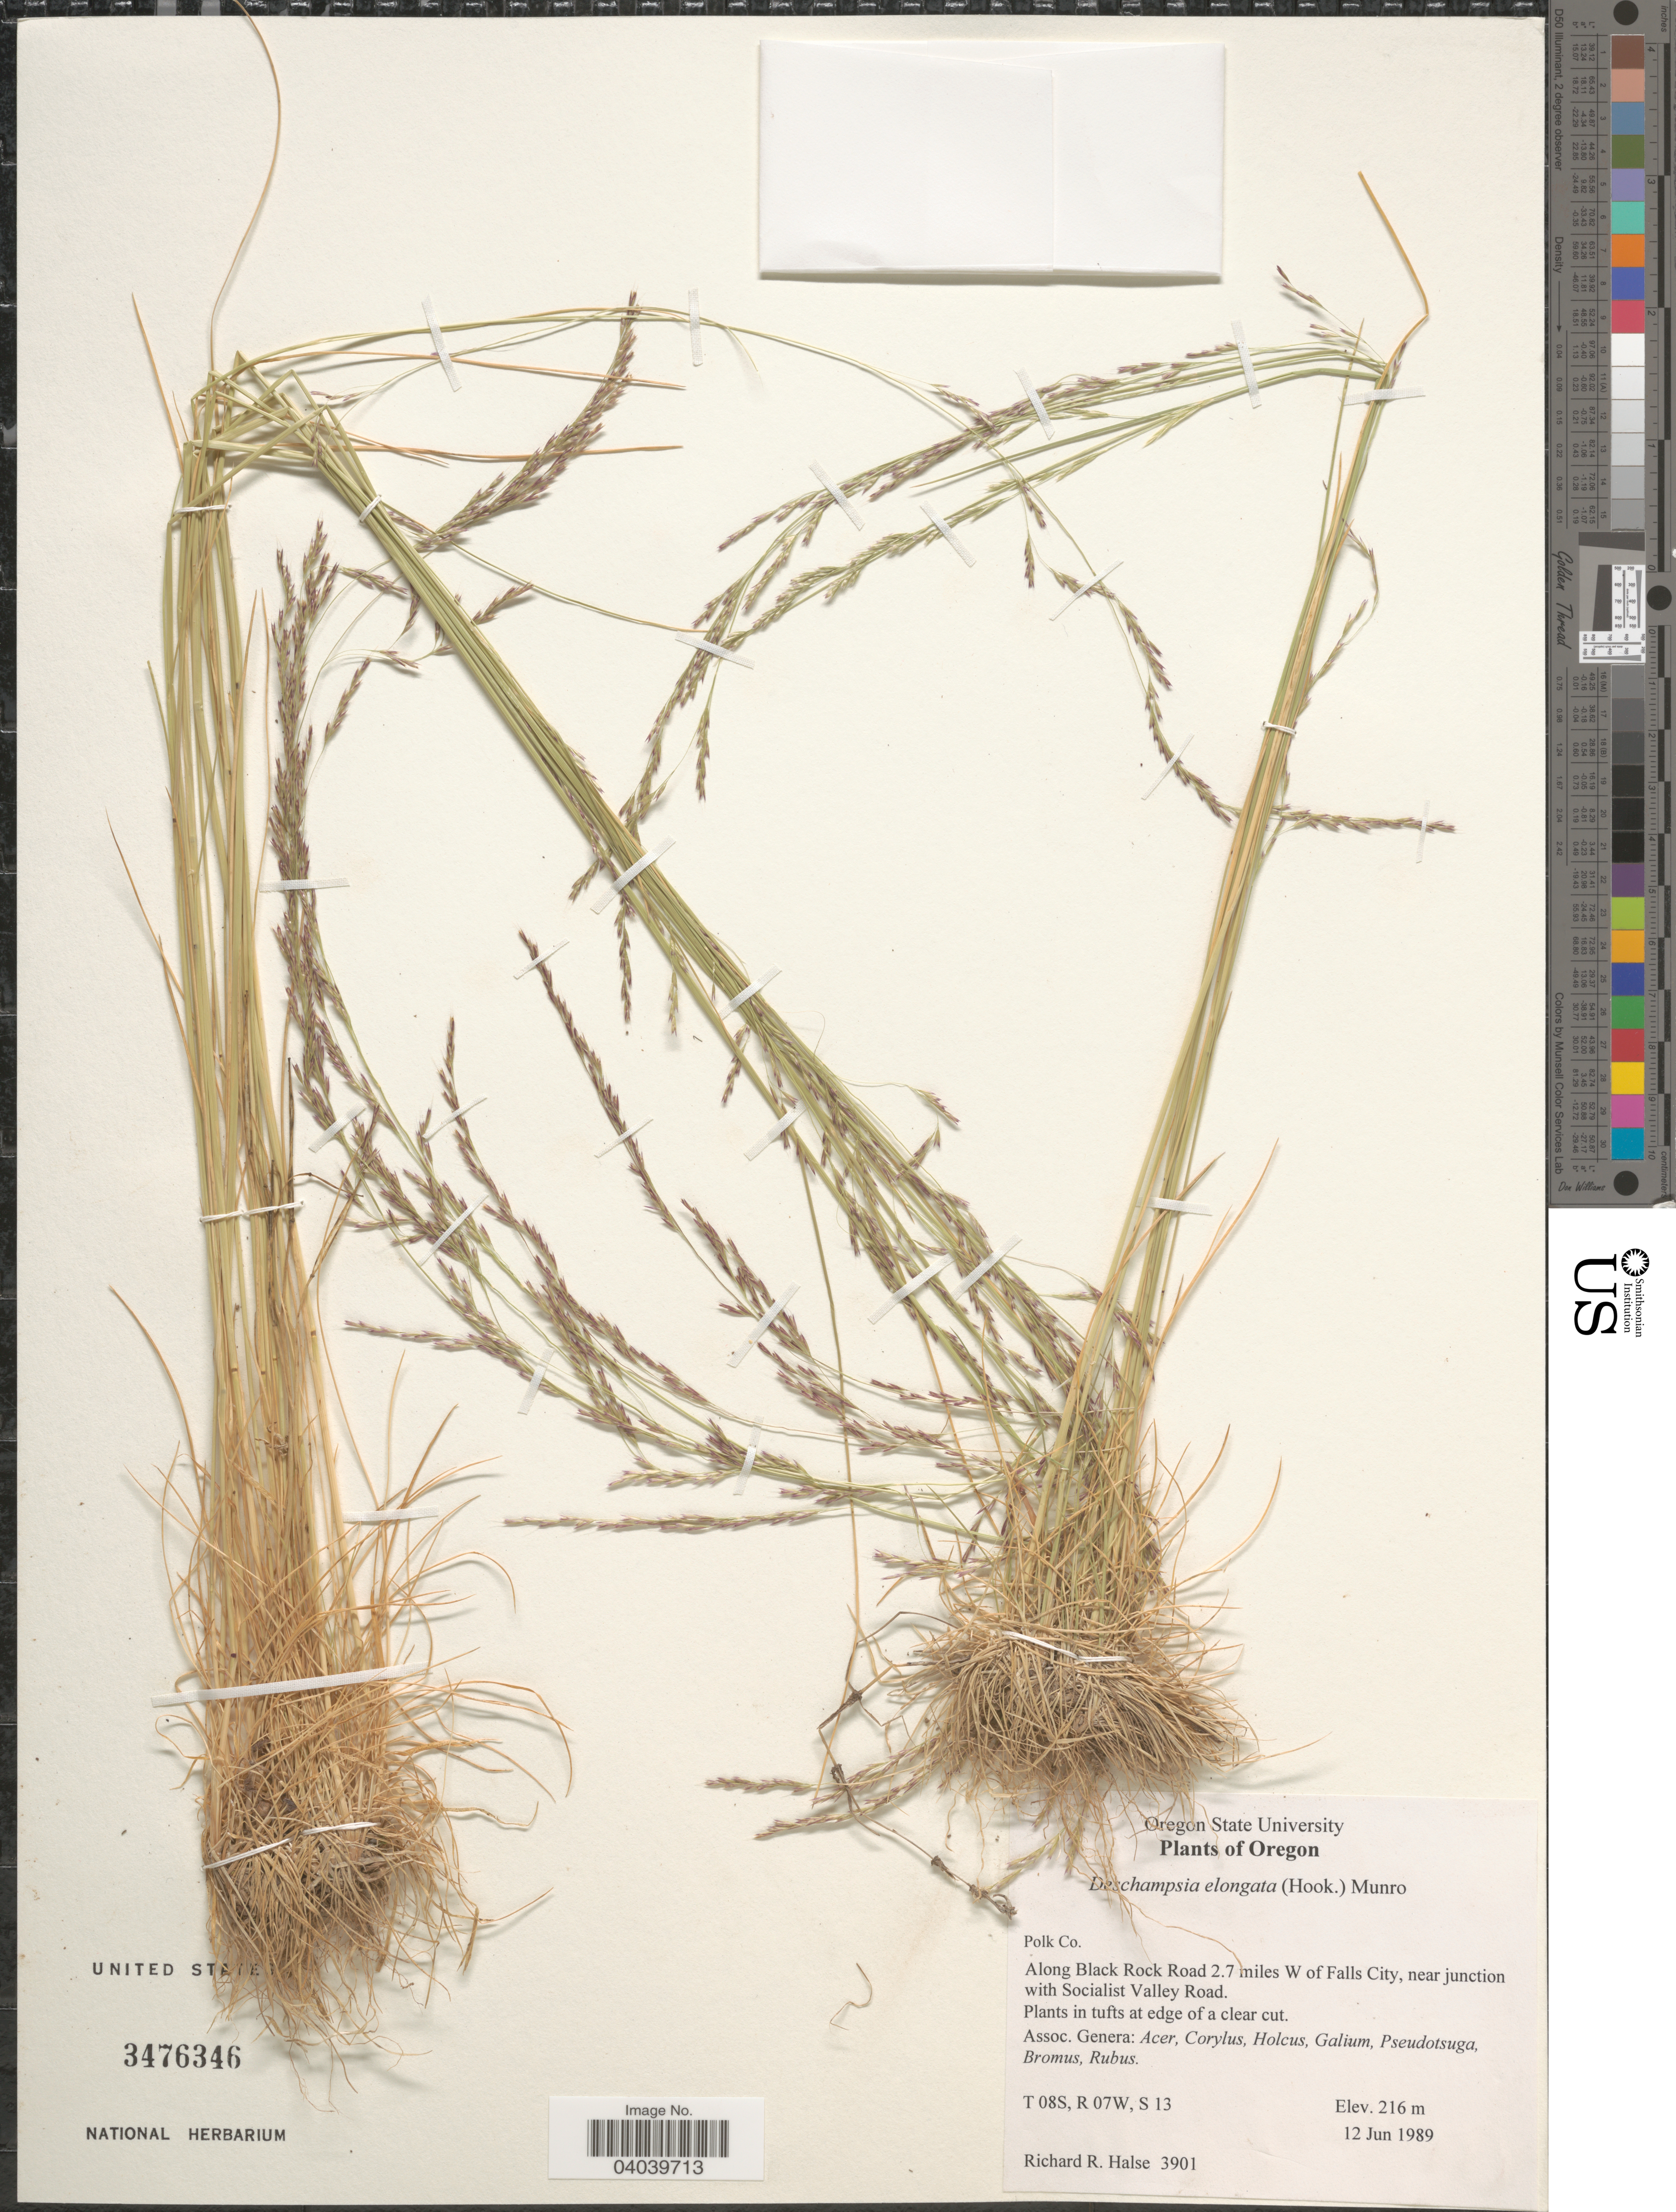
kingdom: Plantae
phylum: Tracheophyta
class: Liliopsida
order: Poales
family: Poaceae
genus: Deschampsia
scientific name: Deschampsia elongata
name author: (Hook.) Munro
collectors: R. Halse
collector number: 3901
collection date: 1989-06-12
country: United States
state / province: Oregon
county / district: Polk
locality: Polk Co. Along Black Rock Road 2.7 miles W of Falls City, near junction with Socialist Valley Road. T 08S, R 07W, S 13.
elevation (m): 216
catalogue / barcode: US 3476346